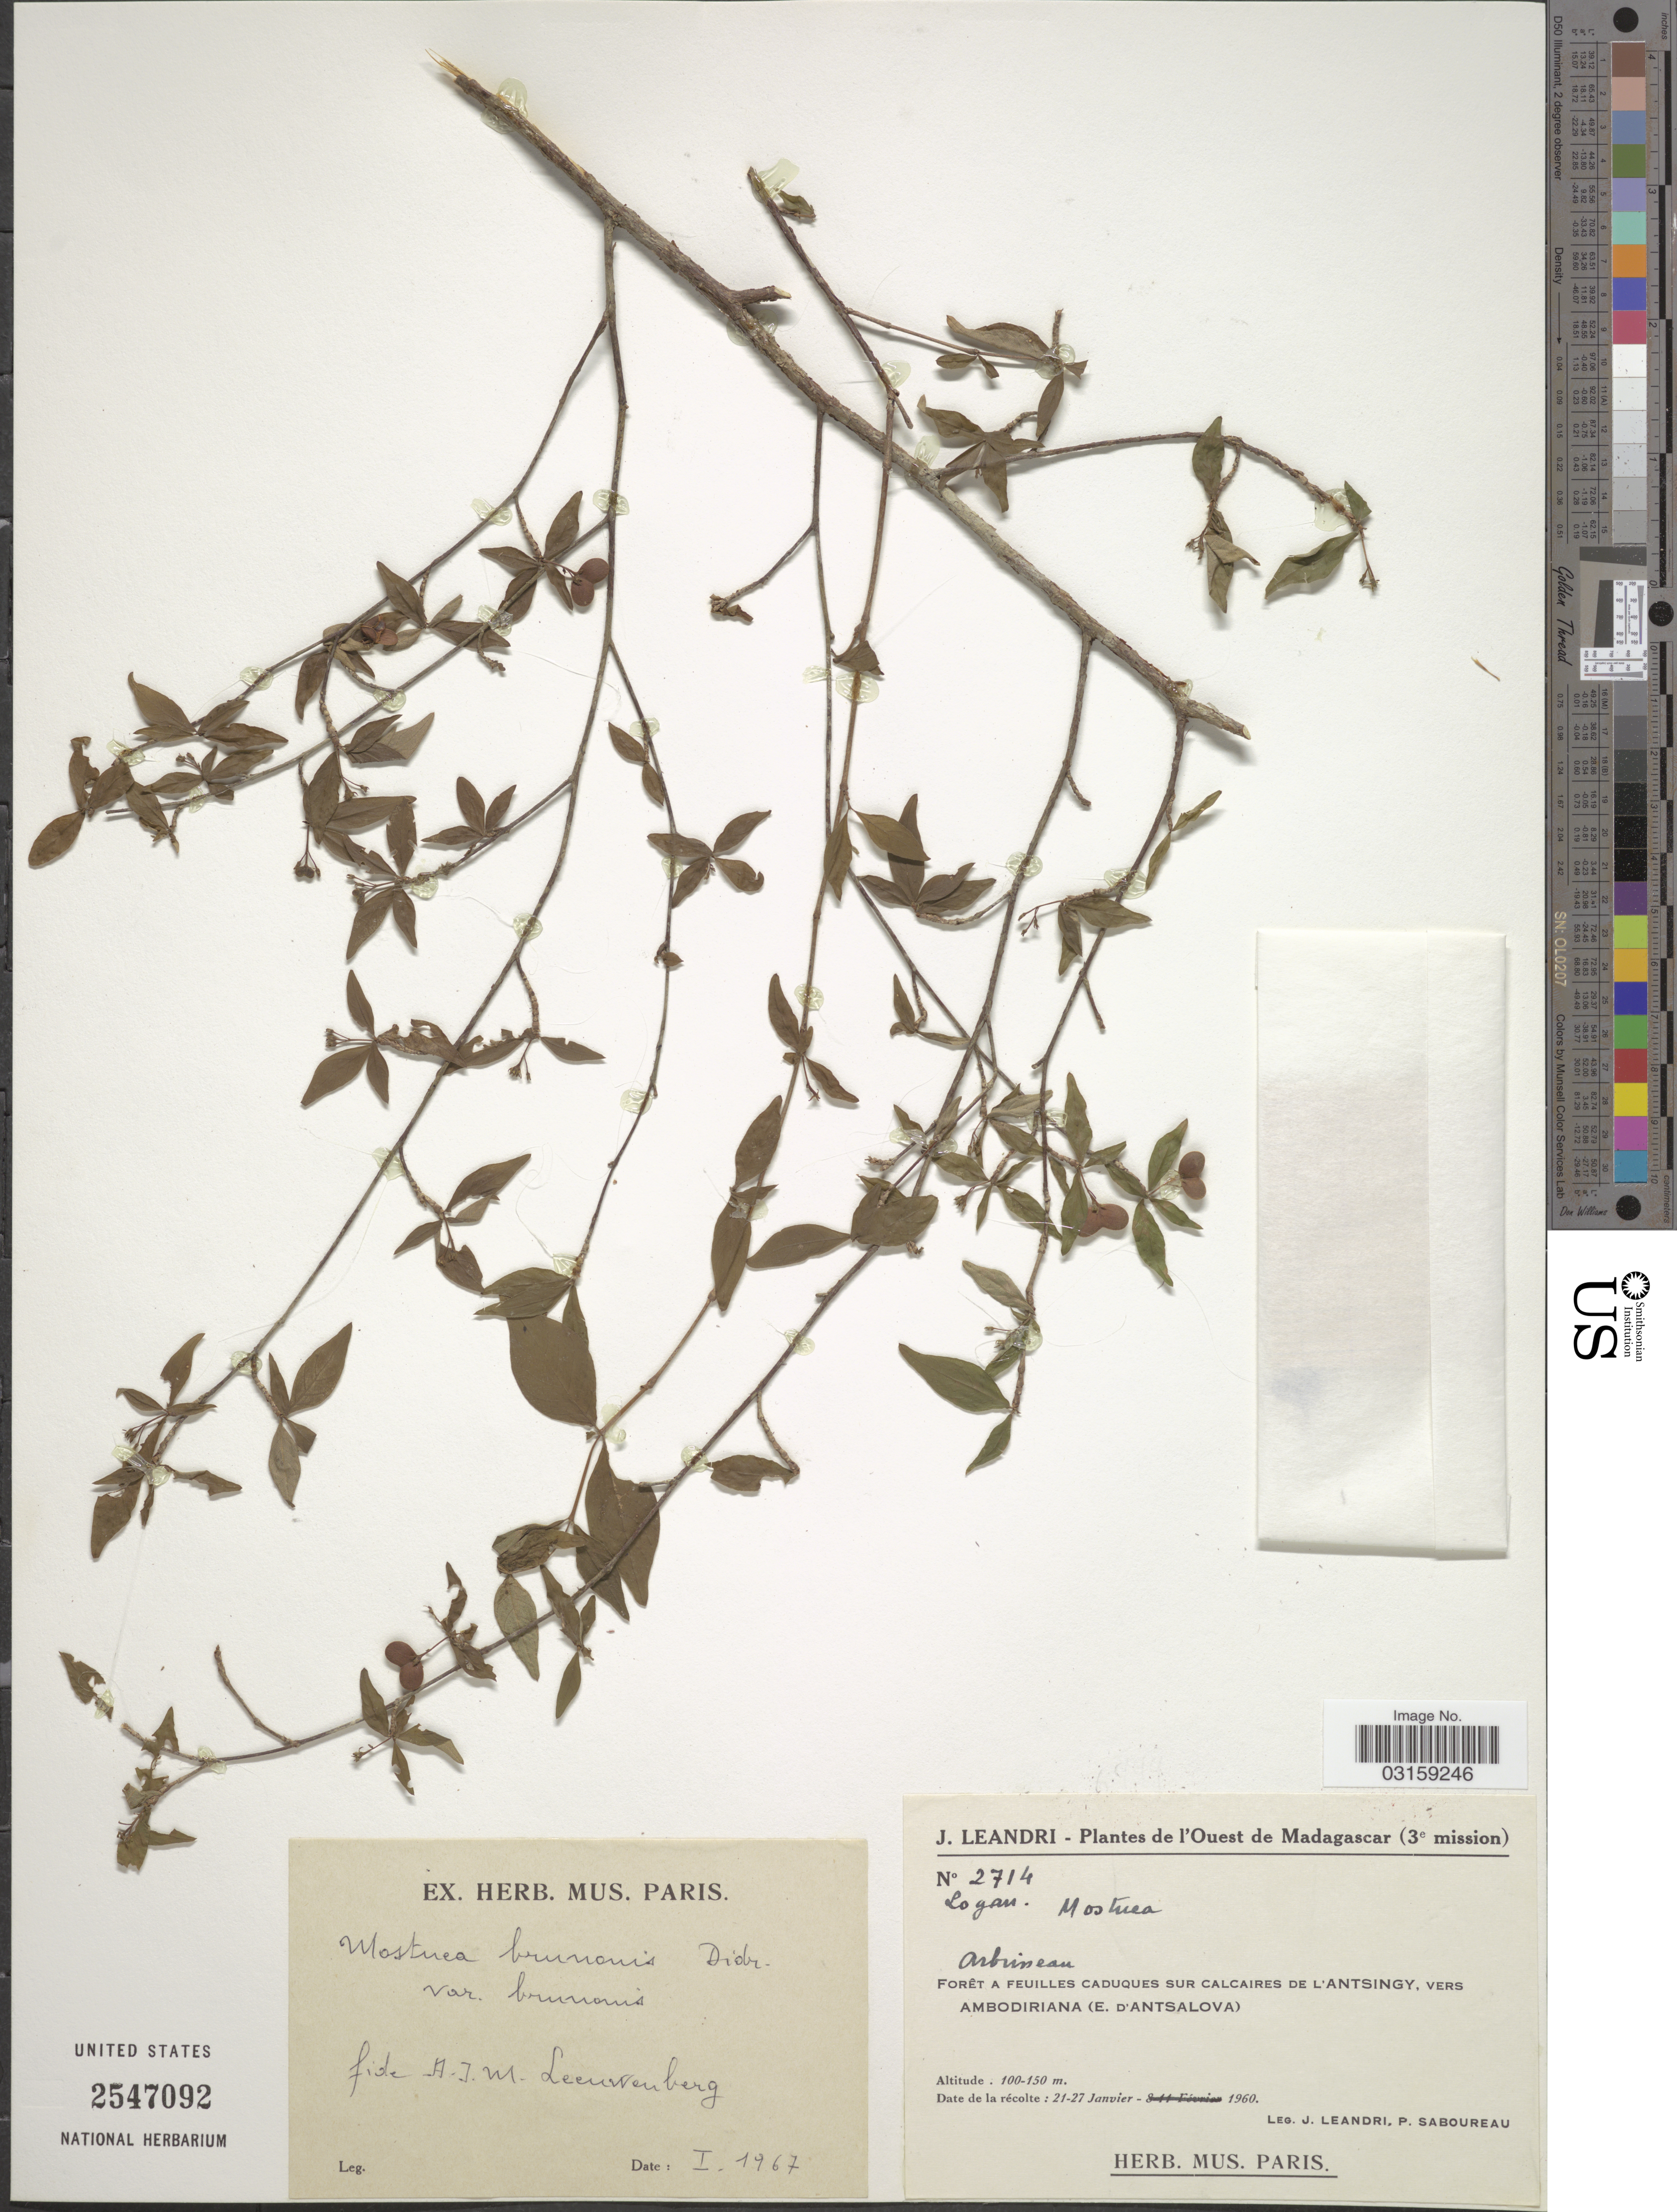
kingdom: Plantae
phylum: Tracheophyta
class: Magnoliopsida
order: Gentianales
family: Gelsemiaceae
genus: Mostuea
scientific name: Mostuea brunonis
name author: Didrichsen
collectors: J. Leandri & P. Saboureau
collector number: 2714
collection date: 1960-01-21/1960-01-27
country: Madagascar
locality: Ouest de Madagascar. Forêt a feuilles caduques sur calcaires de l'Antsingy, vers Ambodiriana (E. d'Antsalova).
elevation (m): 100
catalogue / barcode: US 2547092